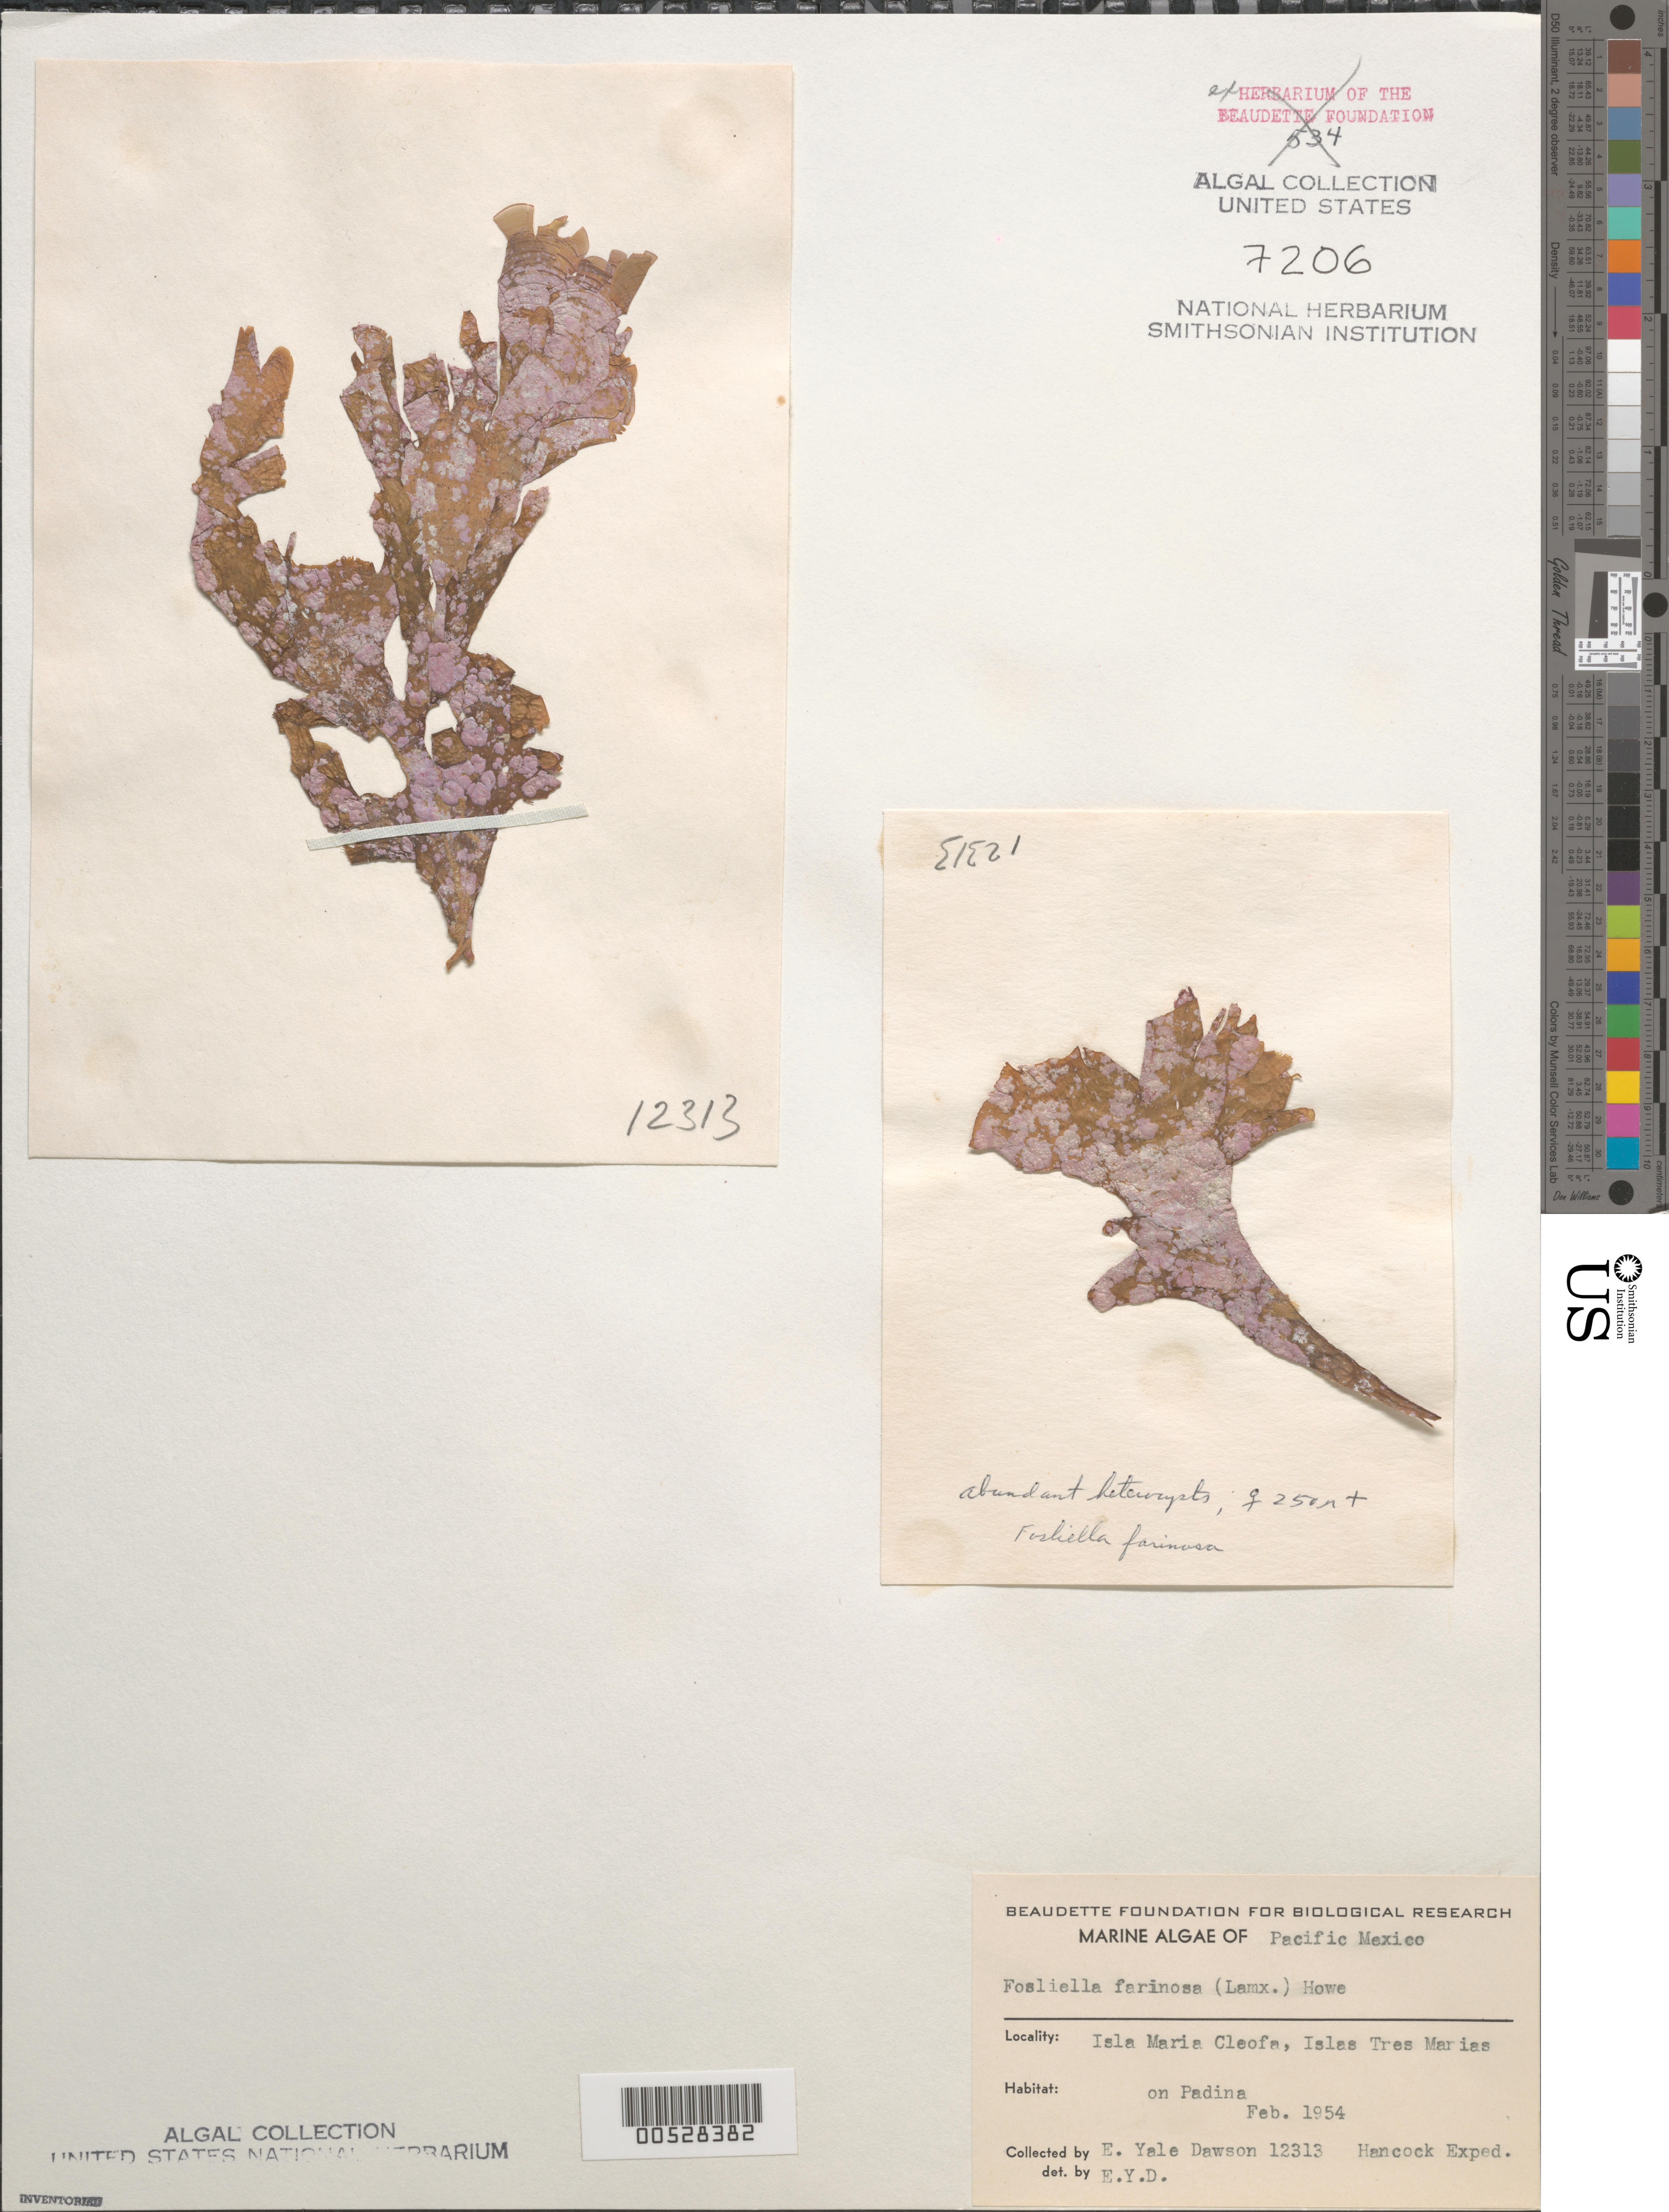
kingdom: Plantae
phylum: Rhodophyta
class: Florideophyceae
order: Corallinales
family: Hydrolithaceae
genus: Hydrolithon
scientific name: Hydrolithon farinosum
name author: (J.V.Lamouroux) Penrose & Y.M. Chamb.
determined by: Algae name updating Project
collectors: E. Y. Dawson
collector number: EYD 12313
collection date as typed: Feb 1954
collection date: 1954-02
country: Mexico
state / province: Nayarit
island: Isla Maria Cleofa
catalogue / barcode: US 7206